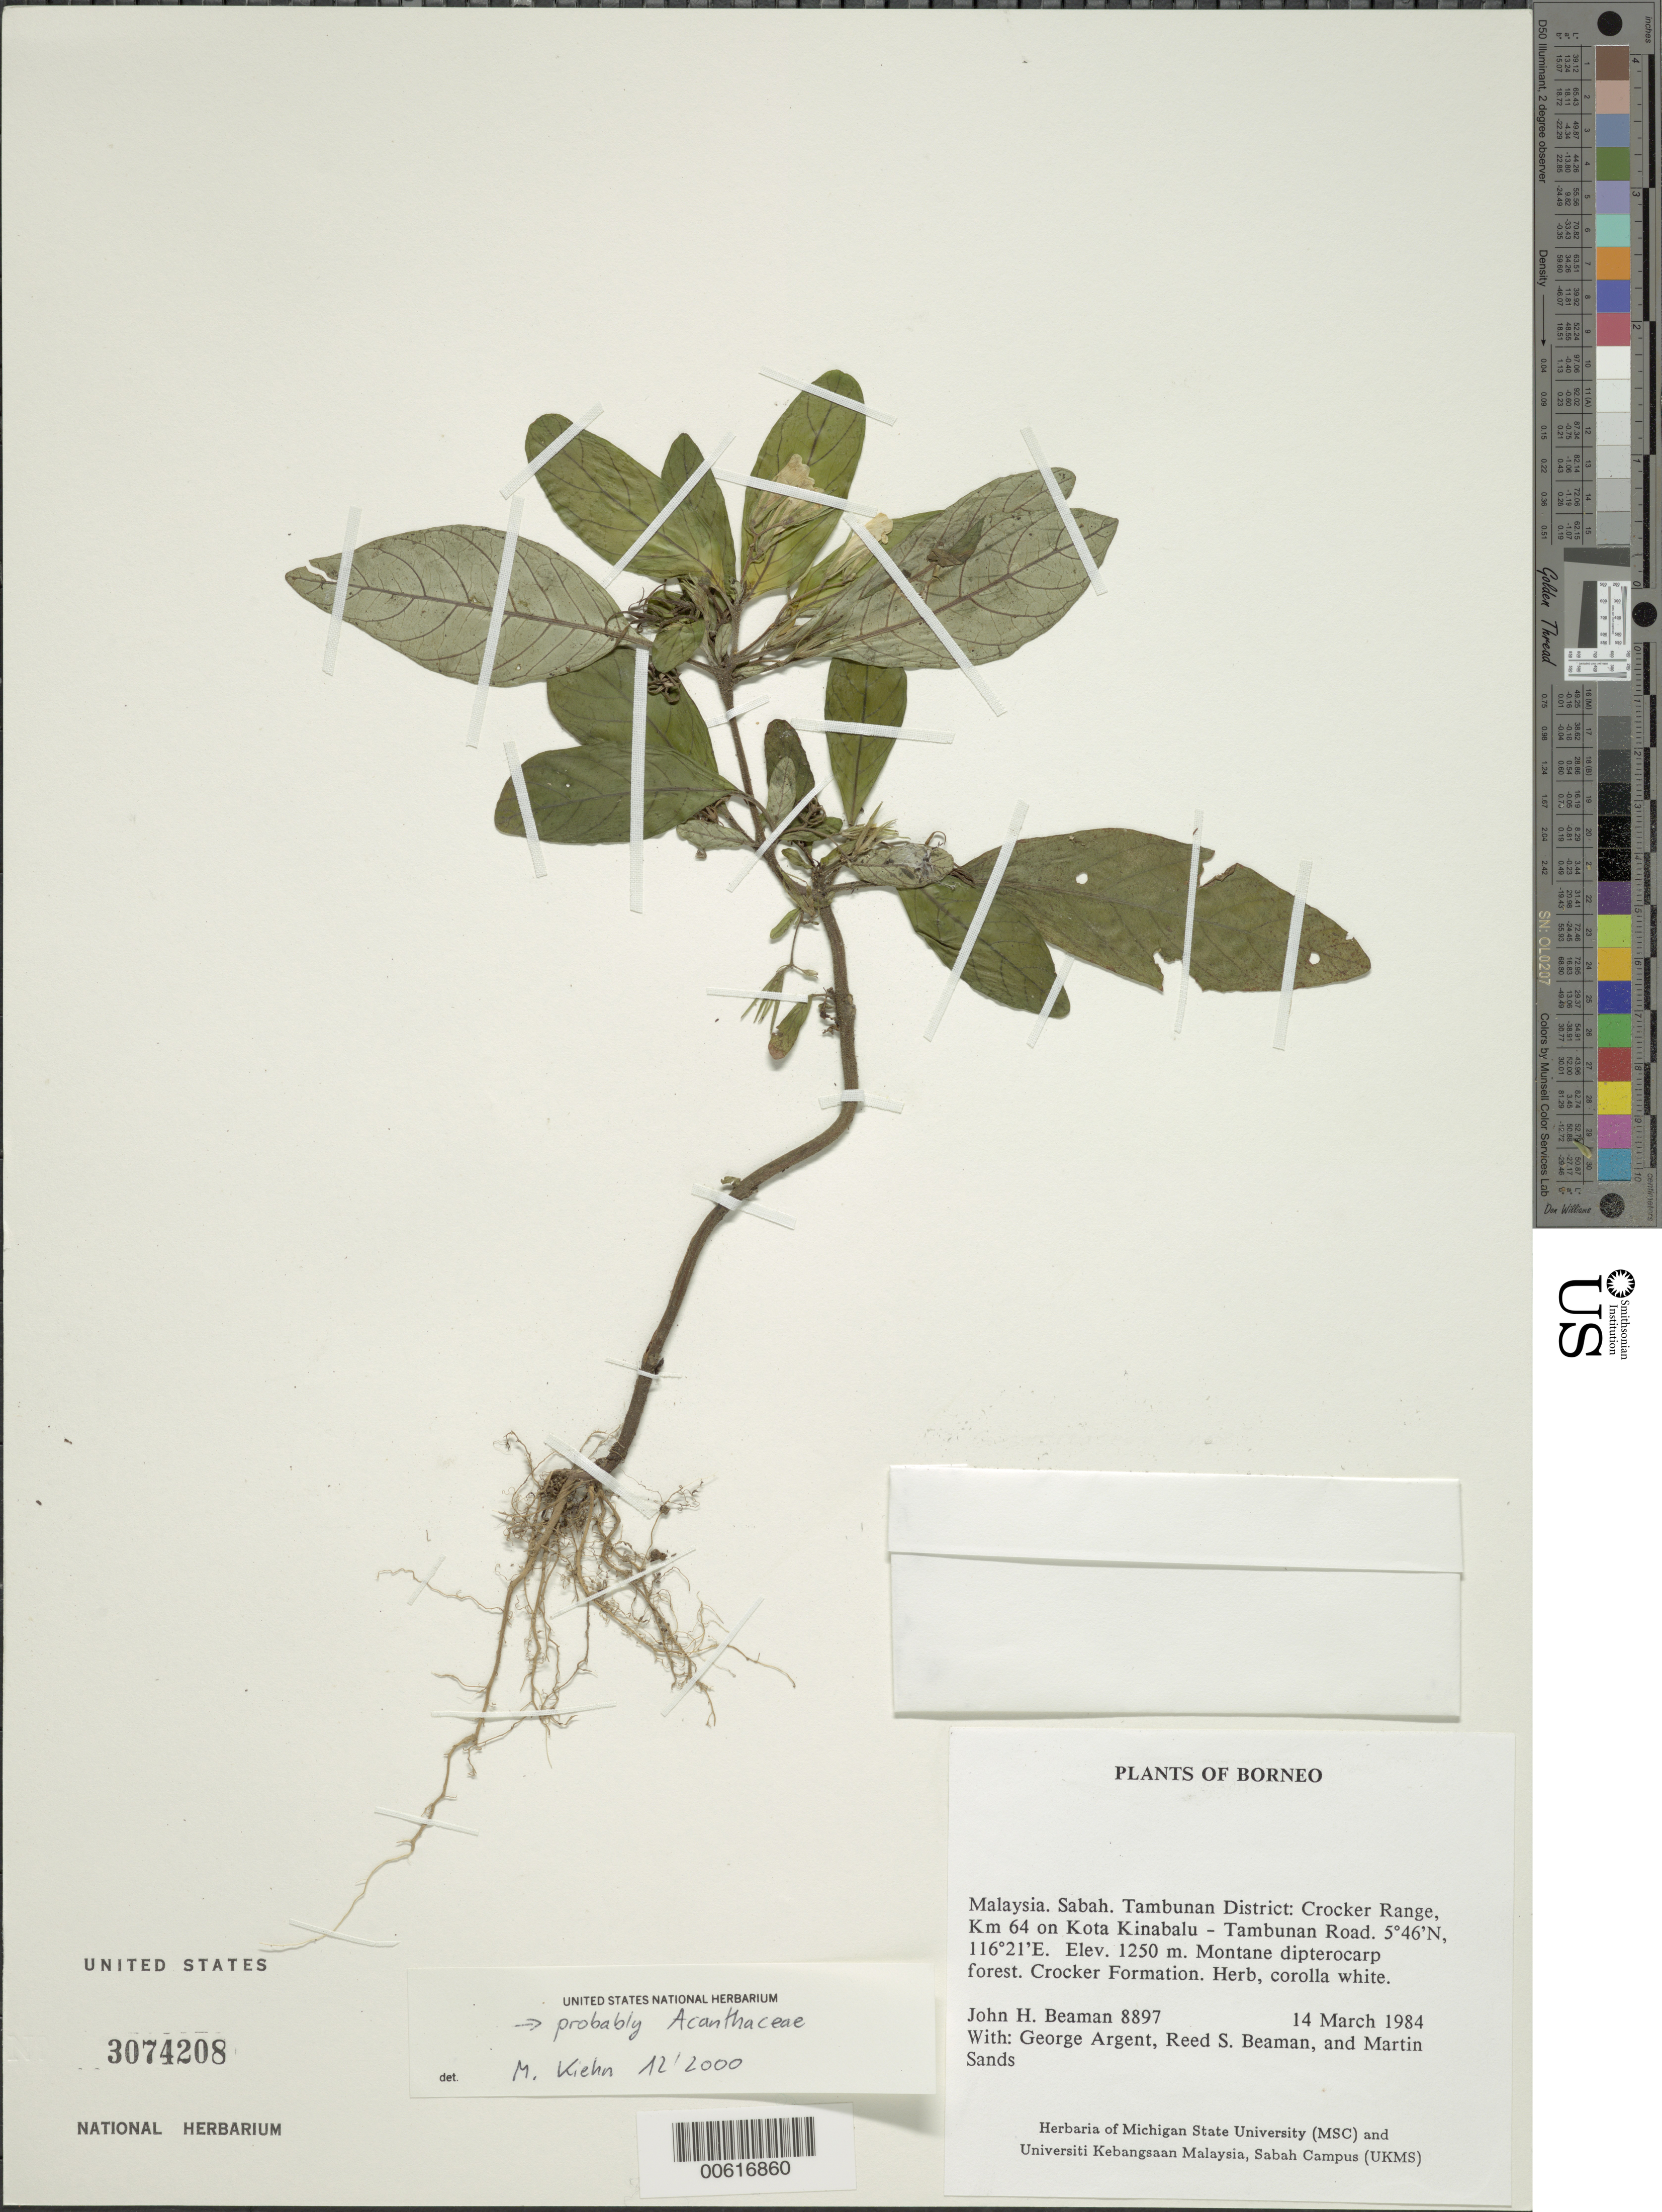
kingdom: Plantae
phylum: Tracheophyta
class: Magnoliopsida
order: Lamiales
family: Acanthaceae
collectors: J. H. Beaman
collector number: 8897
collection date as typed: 14 Mar 1984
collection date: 1984-03-14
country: Malaysia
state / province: Sabah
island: Borneo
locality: Tambunan, Borneo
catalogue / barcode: US 3074208